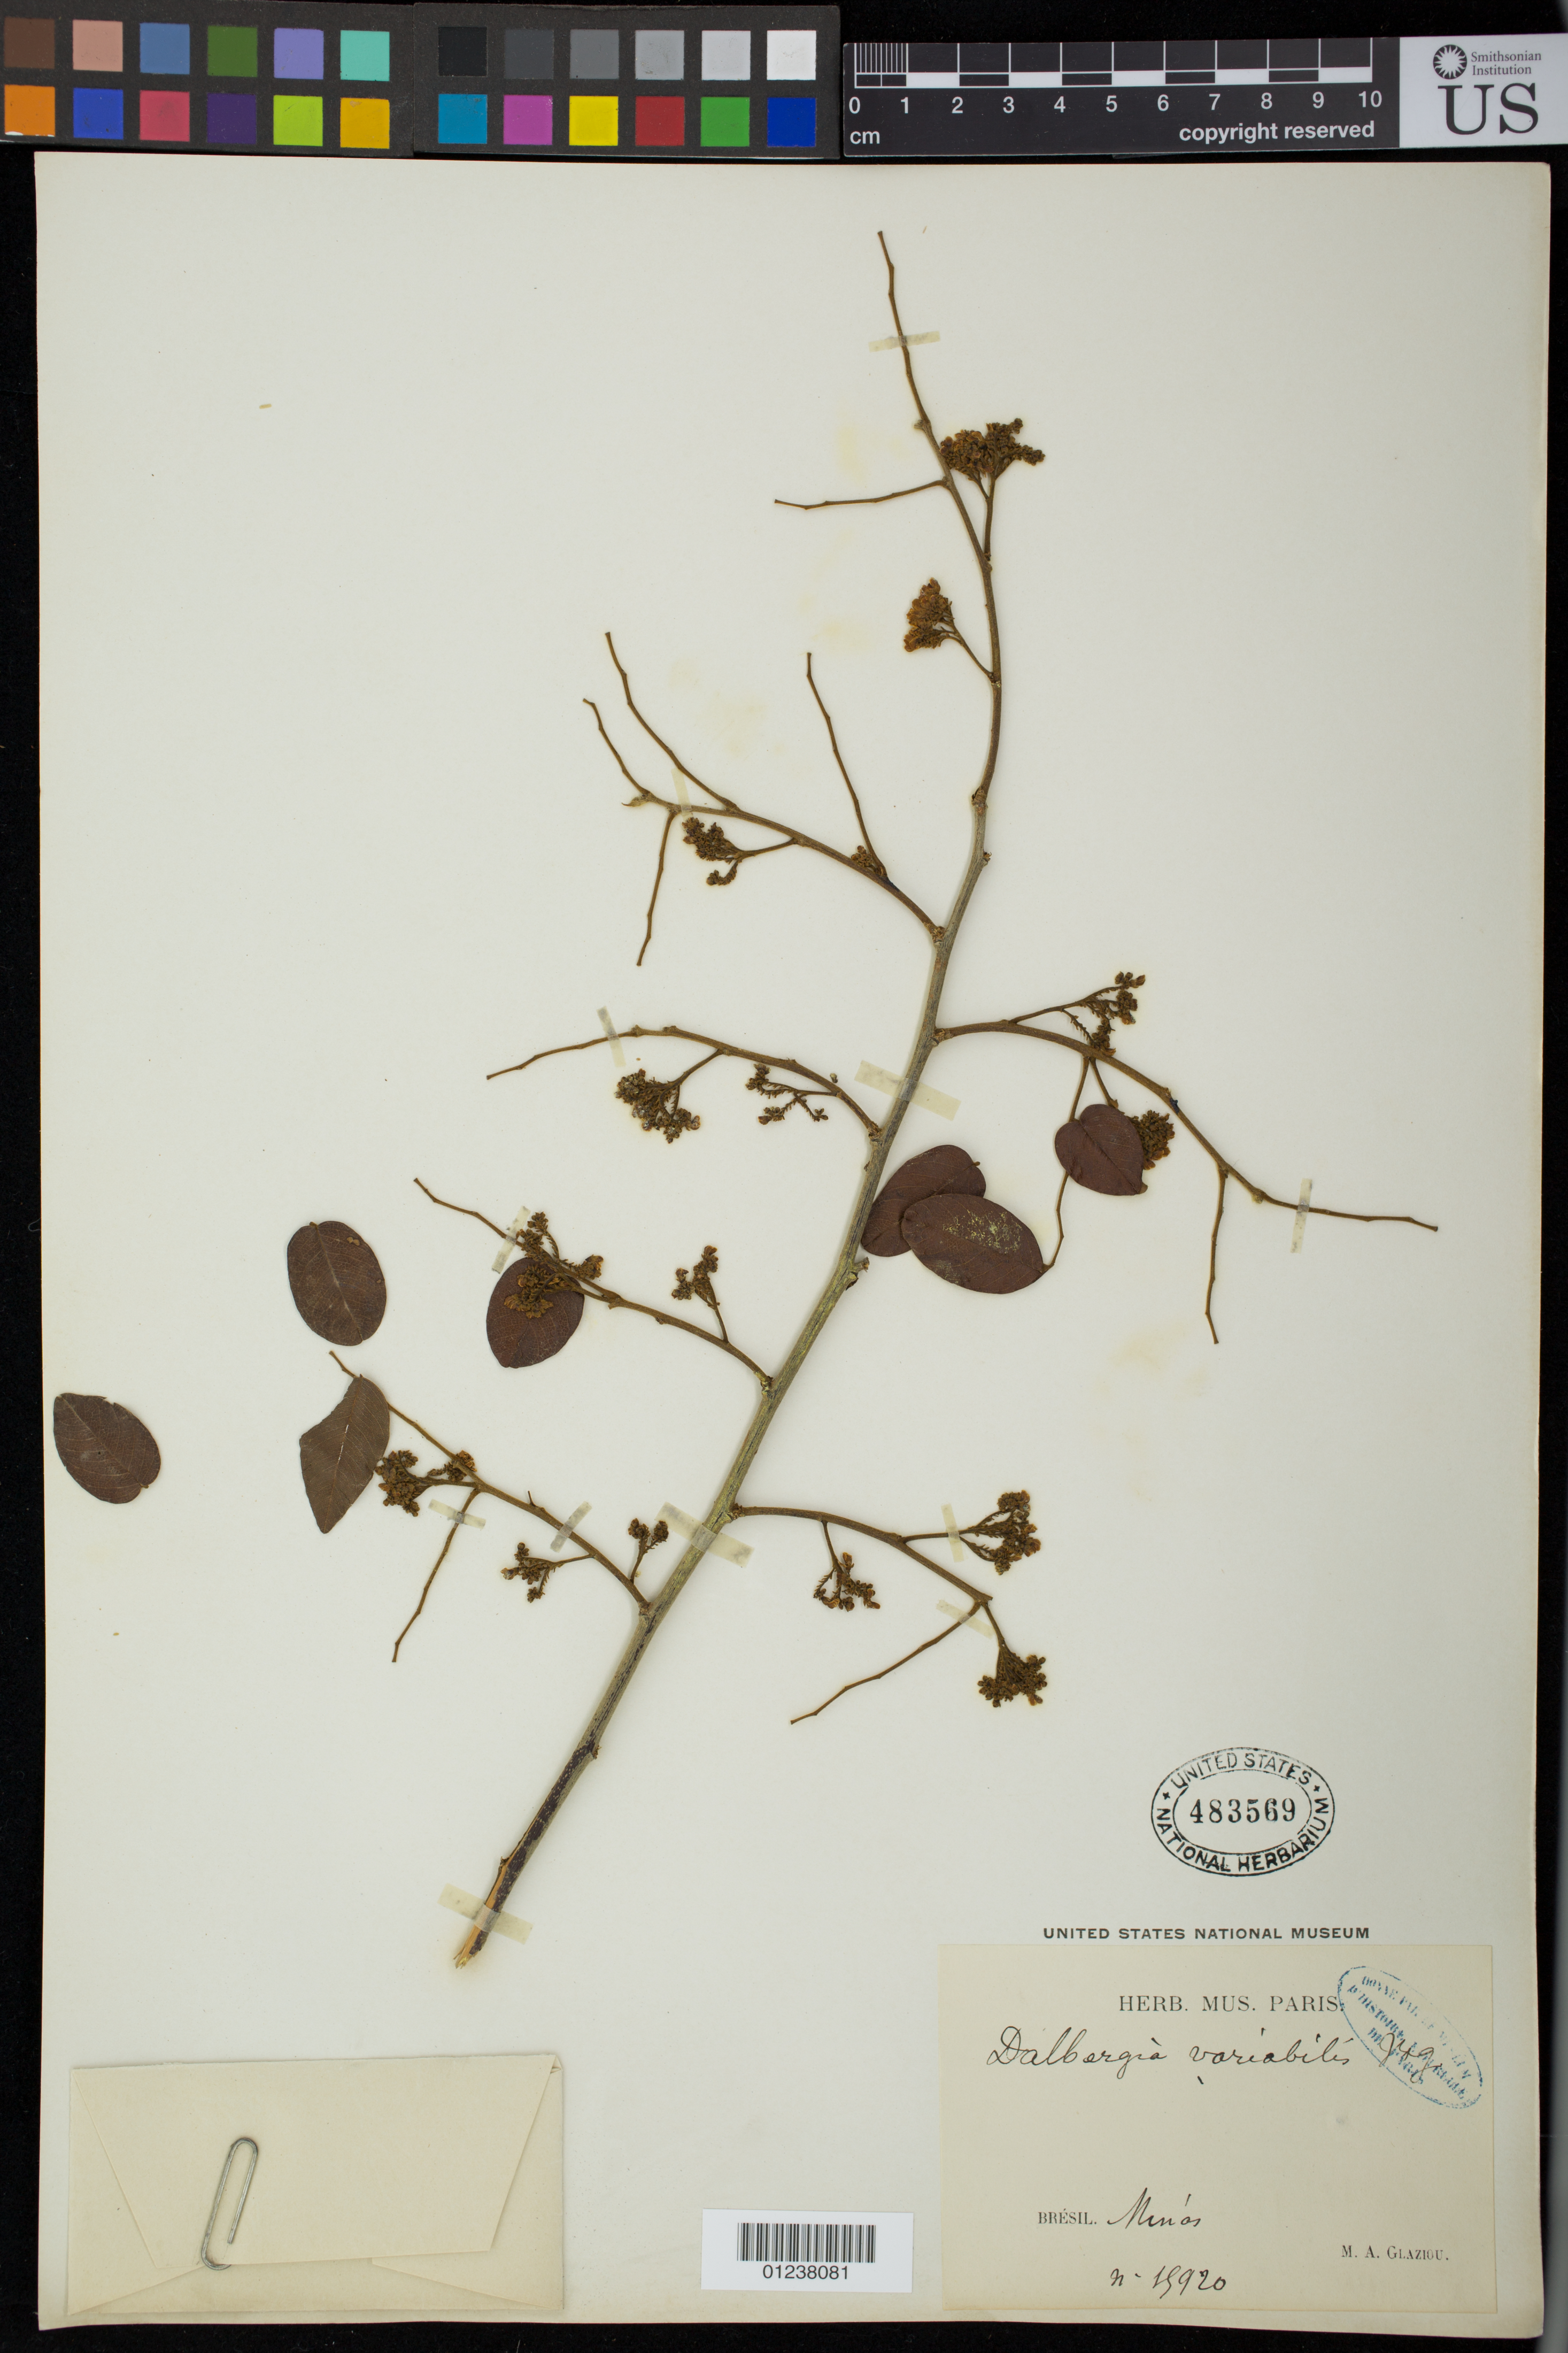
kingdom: Plantae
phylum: Tracheophyta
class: Magnoliopsida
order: Fabales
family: Fabaceae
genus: Dalbergia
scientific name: Dalbergia frutescens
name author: (Vell.) Britton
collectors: A. Glaziou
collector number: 15920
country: Brazil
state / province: Minas Gerais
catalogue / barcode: US 483569